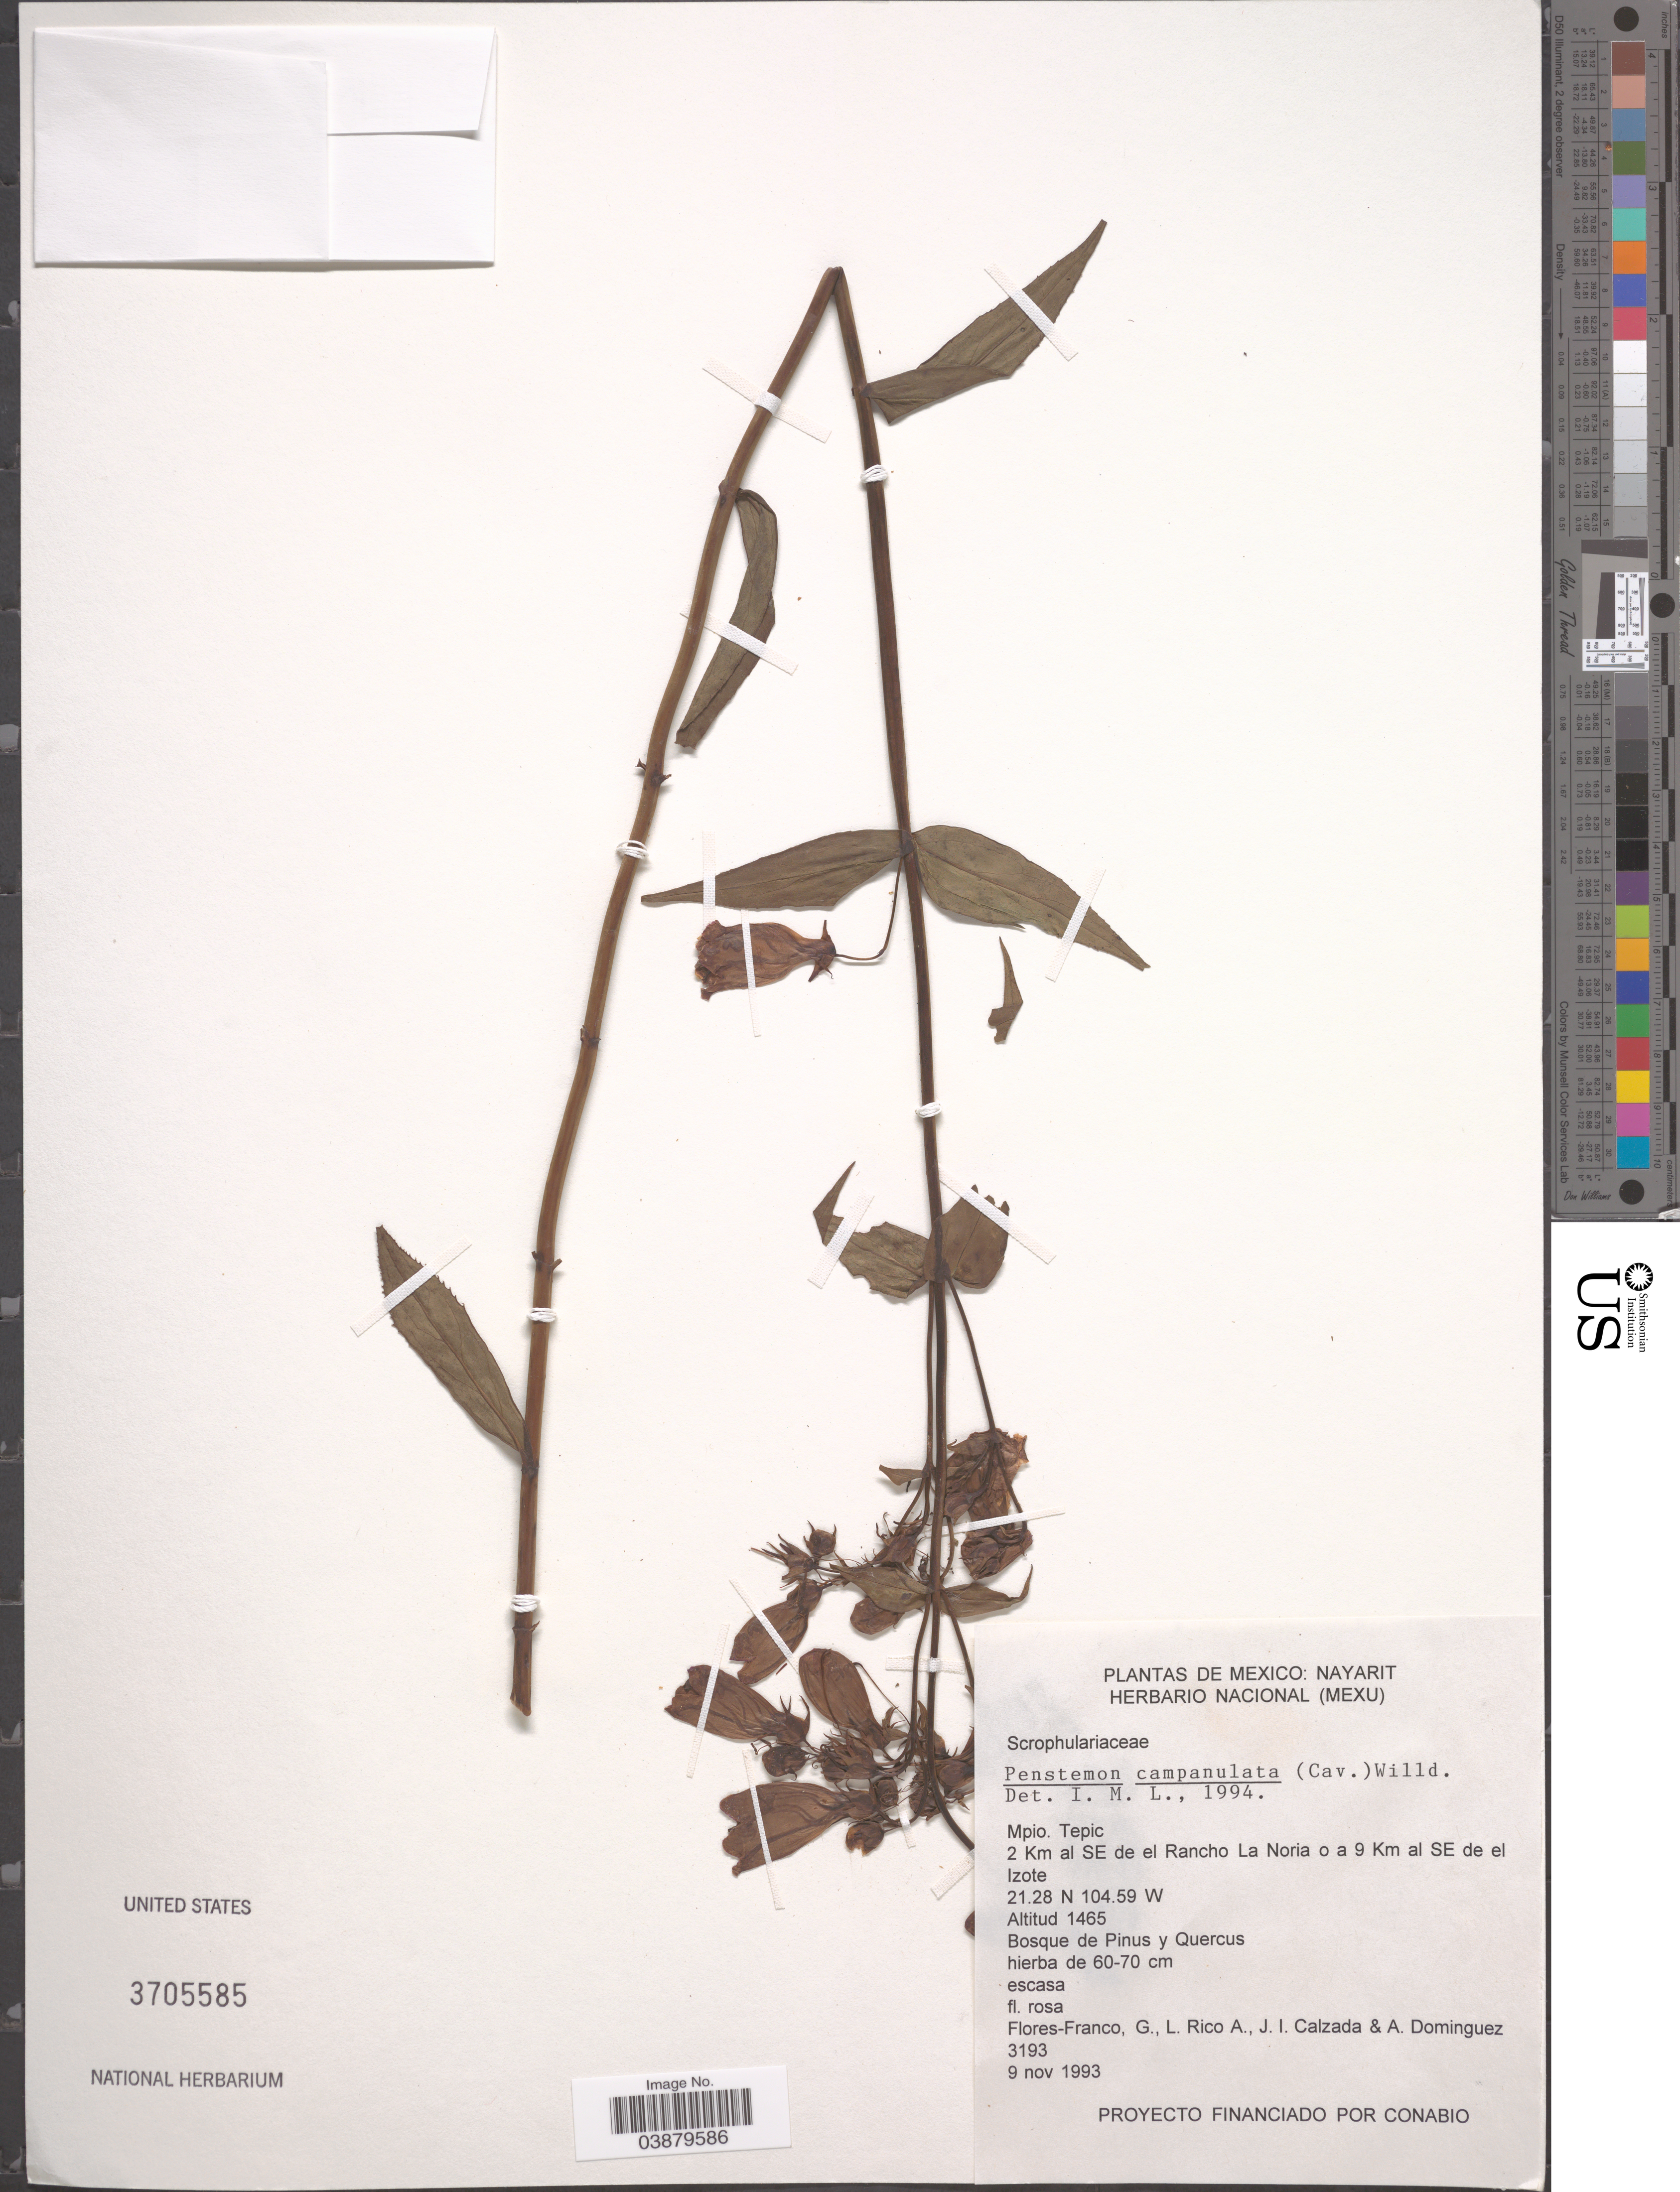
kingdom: Plantae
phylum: Tracheophyta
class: Magnoliopsida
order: Lamiales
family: Plantaginaceae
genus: Penstemon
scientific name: Penstemon campanulatus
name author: (Cav.) Willd.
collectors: G. Flores F., M. Rico Arce, J. I. Calzada & A. Dominguez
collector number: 3193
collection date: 1993-11-09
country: Mexico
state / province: Nayarit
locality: Mpio. Tepic. 2 Km al SE de el Rancho La Noria o a 9 Km al SE de el Izote.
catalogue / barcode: US 3705585